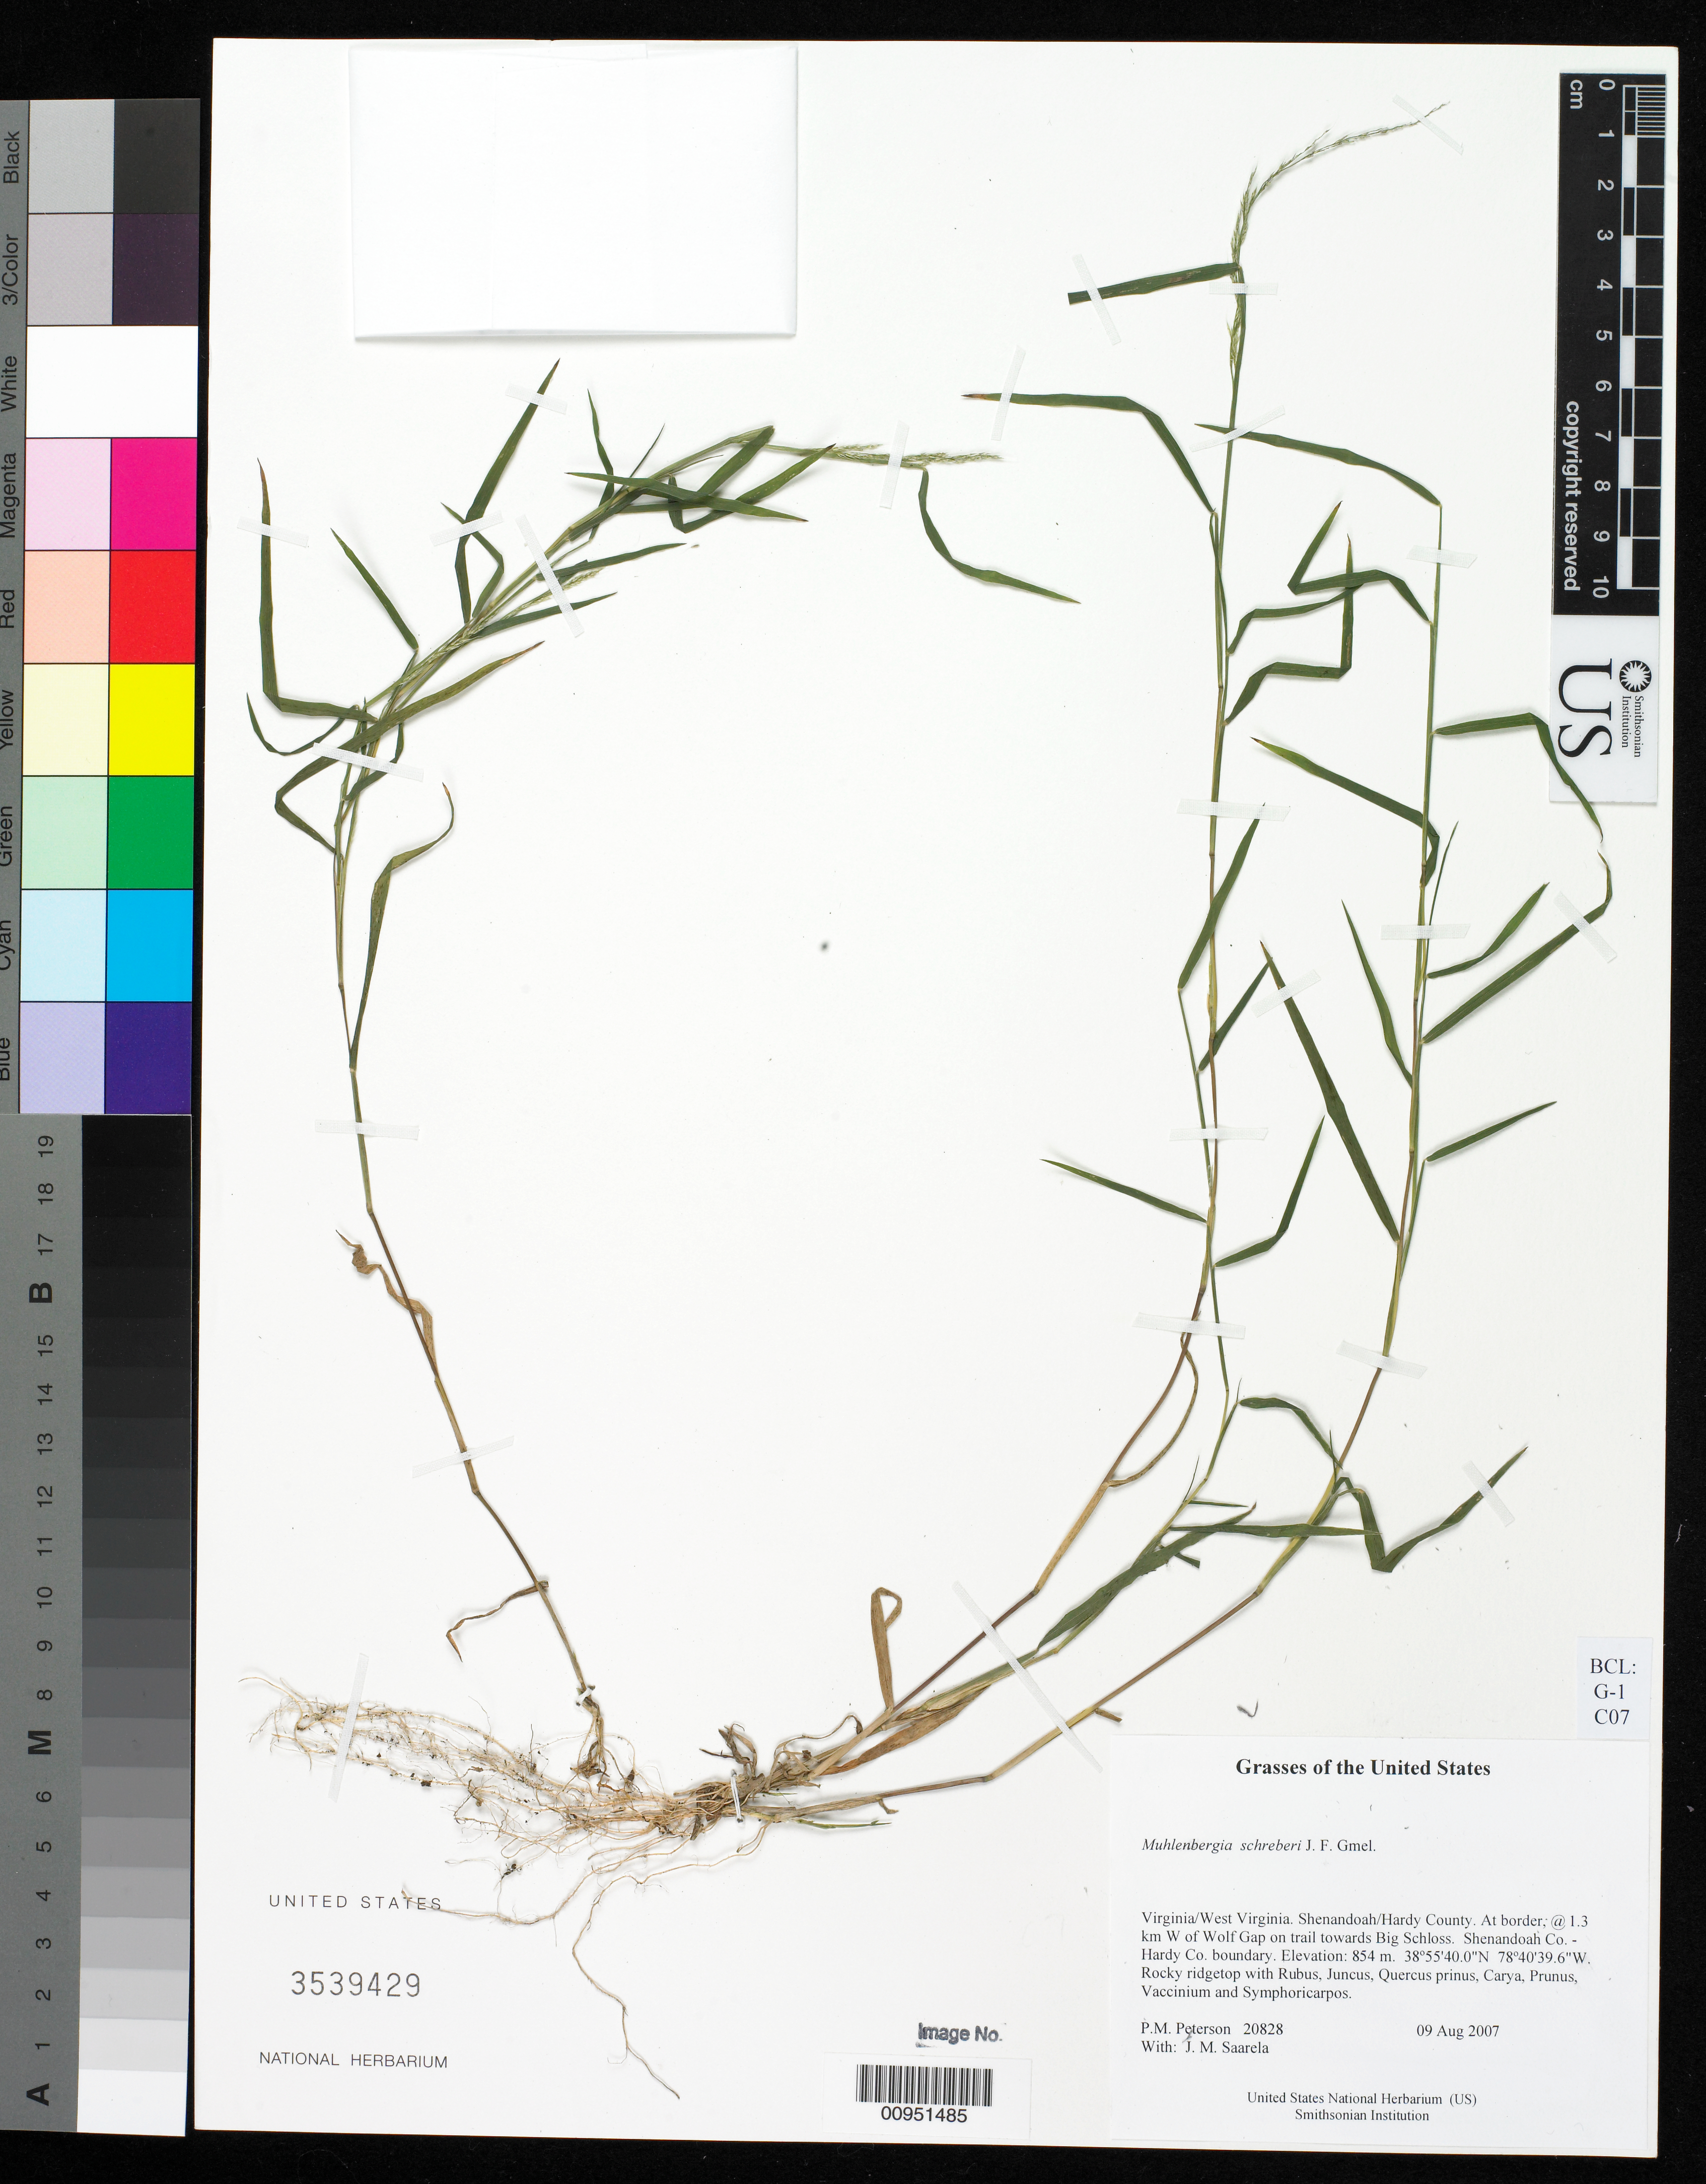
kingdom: Plantae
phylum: Tracheophyta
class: Liliopsida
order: Poales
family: Poaceae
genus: Muhlenbergia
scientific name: Muhlenbergia schreberi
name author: J.F. Gmel.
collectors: P. M. Peterson & J. Saarela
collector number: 20828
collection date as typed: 09 Aug 2007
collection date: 2007-08-09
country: United States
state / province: Virginia / West Virginia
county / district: Shenandoah/Hardy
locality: At border, @ 1.3 km W of Wolf Gap on trail towards Big Schloss. Shenandoah Co. - Hardy Co. boundary.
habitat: Rocky ridgetop with Rubus, Juncus, Quercus prinus, Carya, Prunus, Vaccinium and Symphoricarpos.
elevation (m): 854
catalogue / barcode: US 3539429